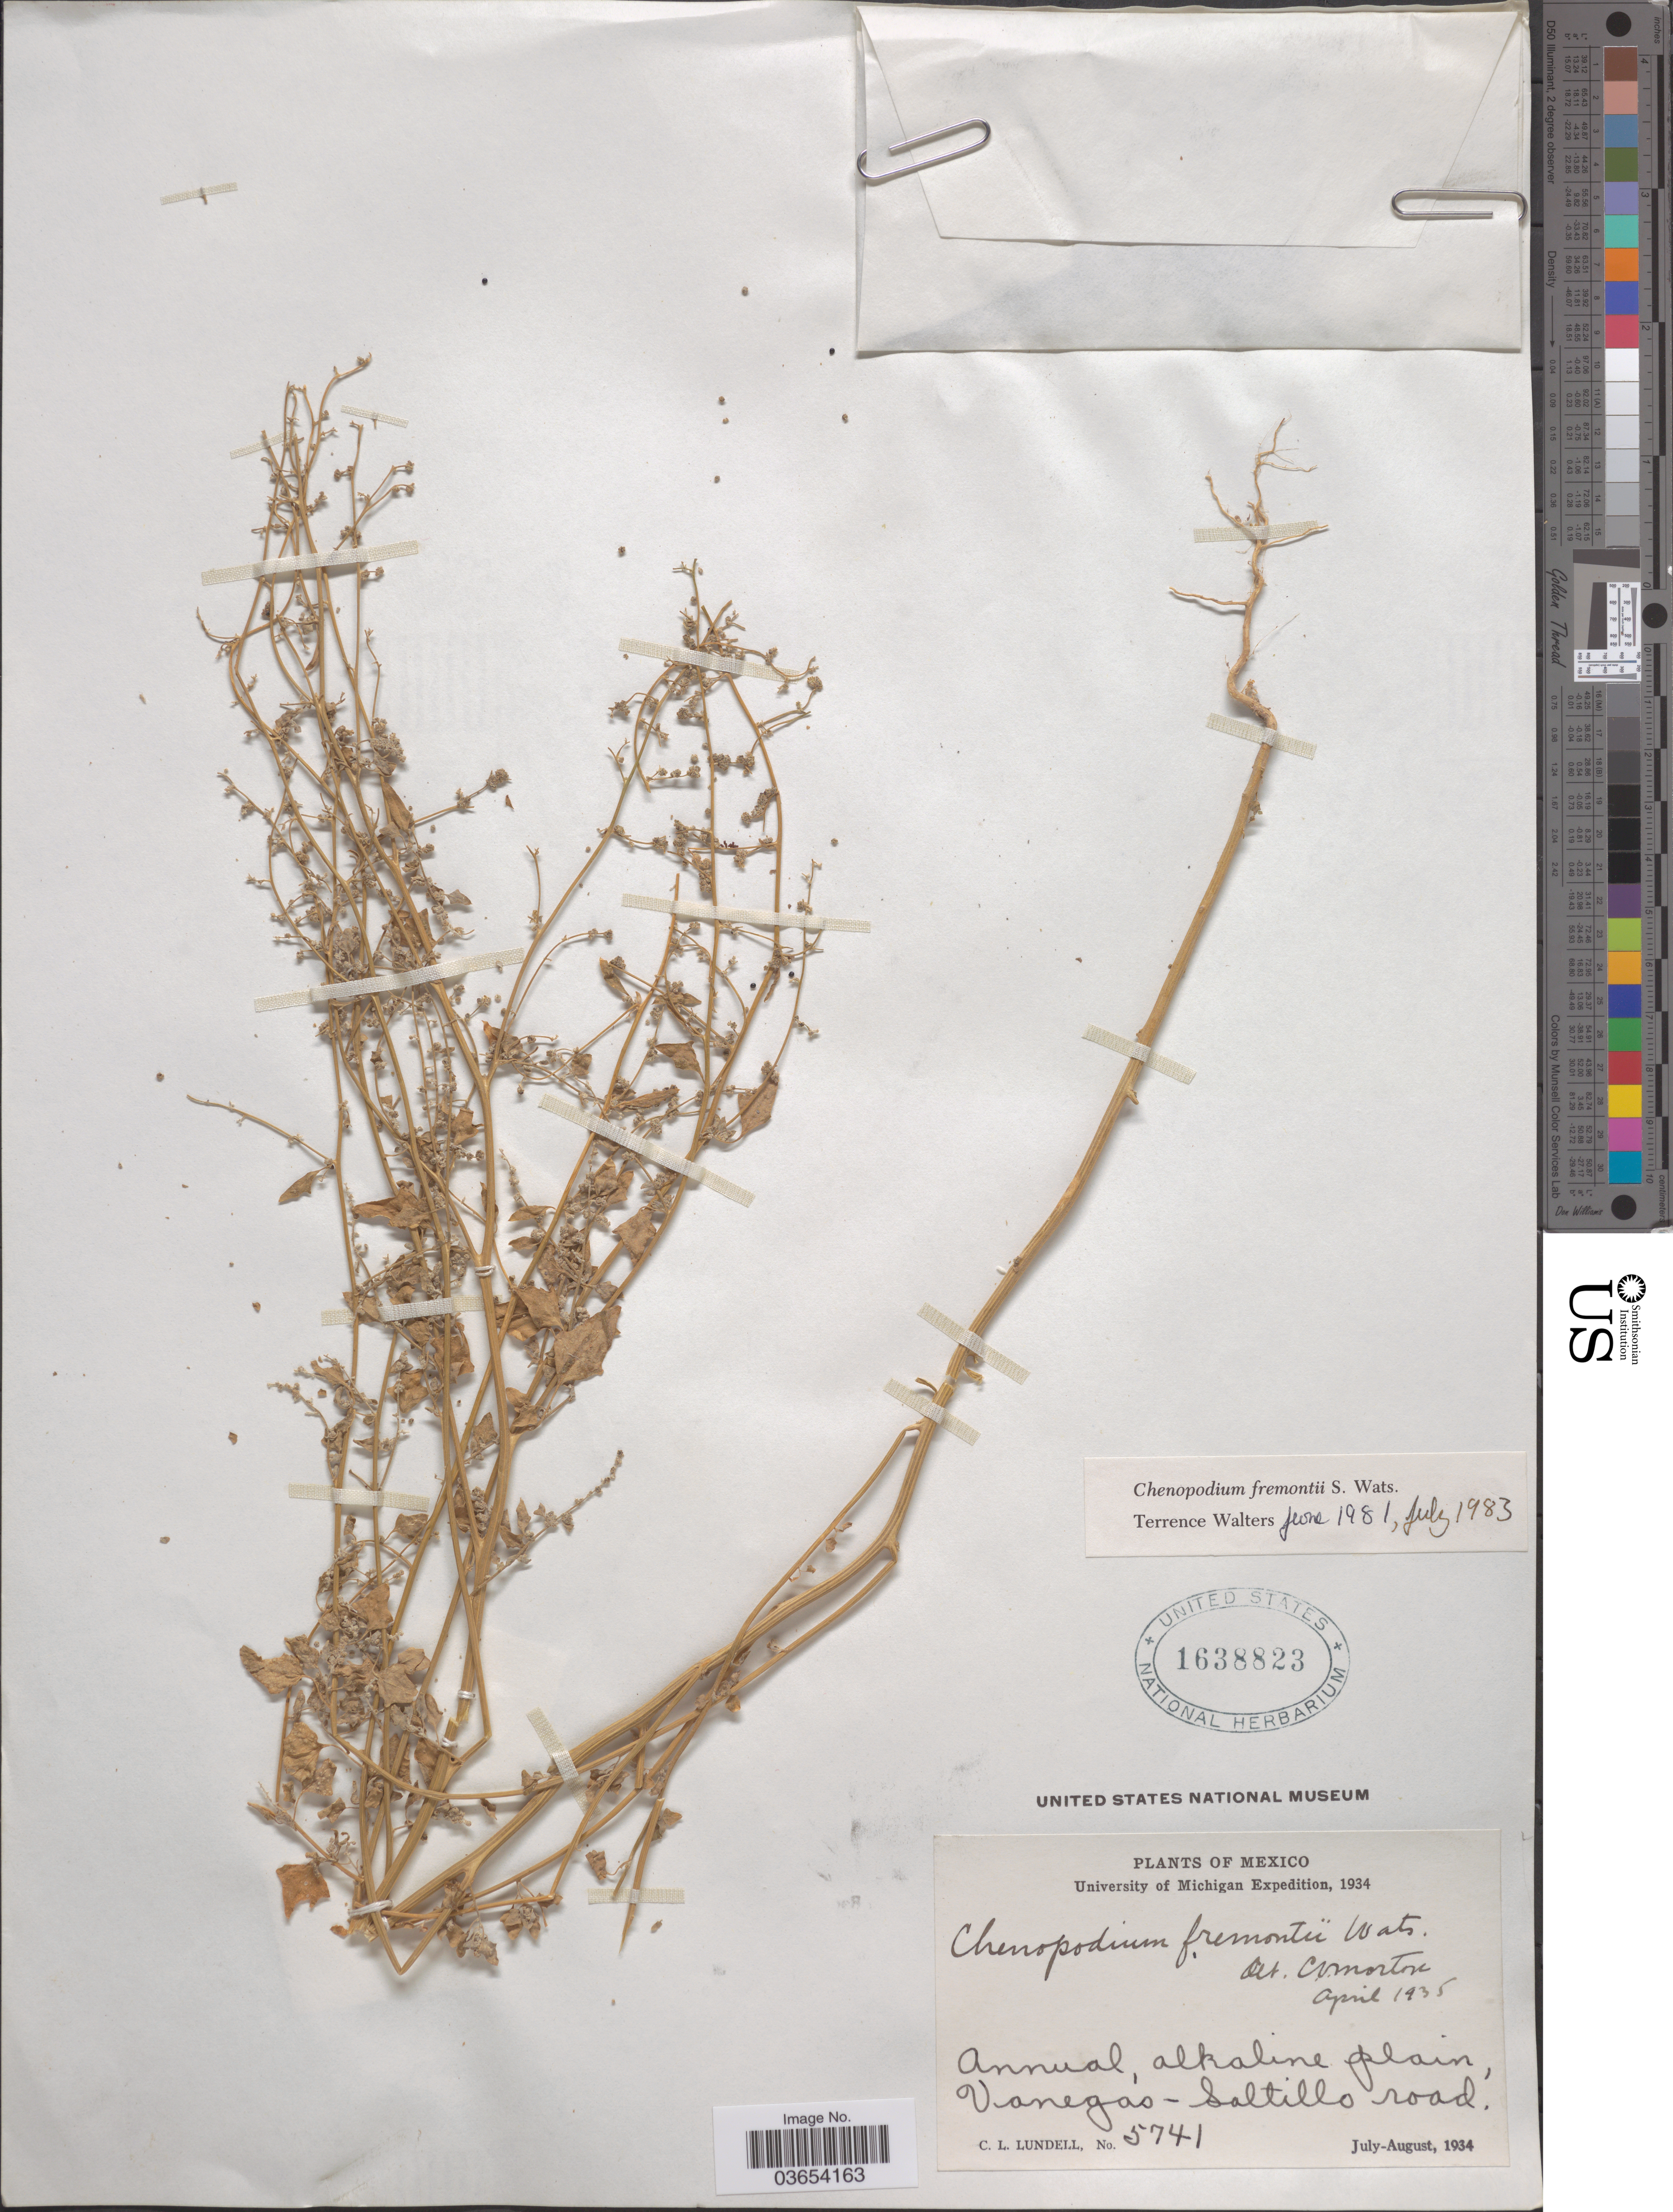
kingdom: Plantae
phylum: Tracheophyta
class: Magnoliopsida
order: Caryophyllales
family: Amaranthaceae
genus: Chenopodium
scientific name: Chenopodium fremontii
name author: S. Watson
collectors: C. L. Lundell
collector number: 5741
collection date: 1934-07/1934-08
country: Mexico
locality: Vanegas - Saltillo road.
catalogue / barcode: US 1638823